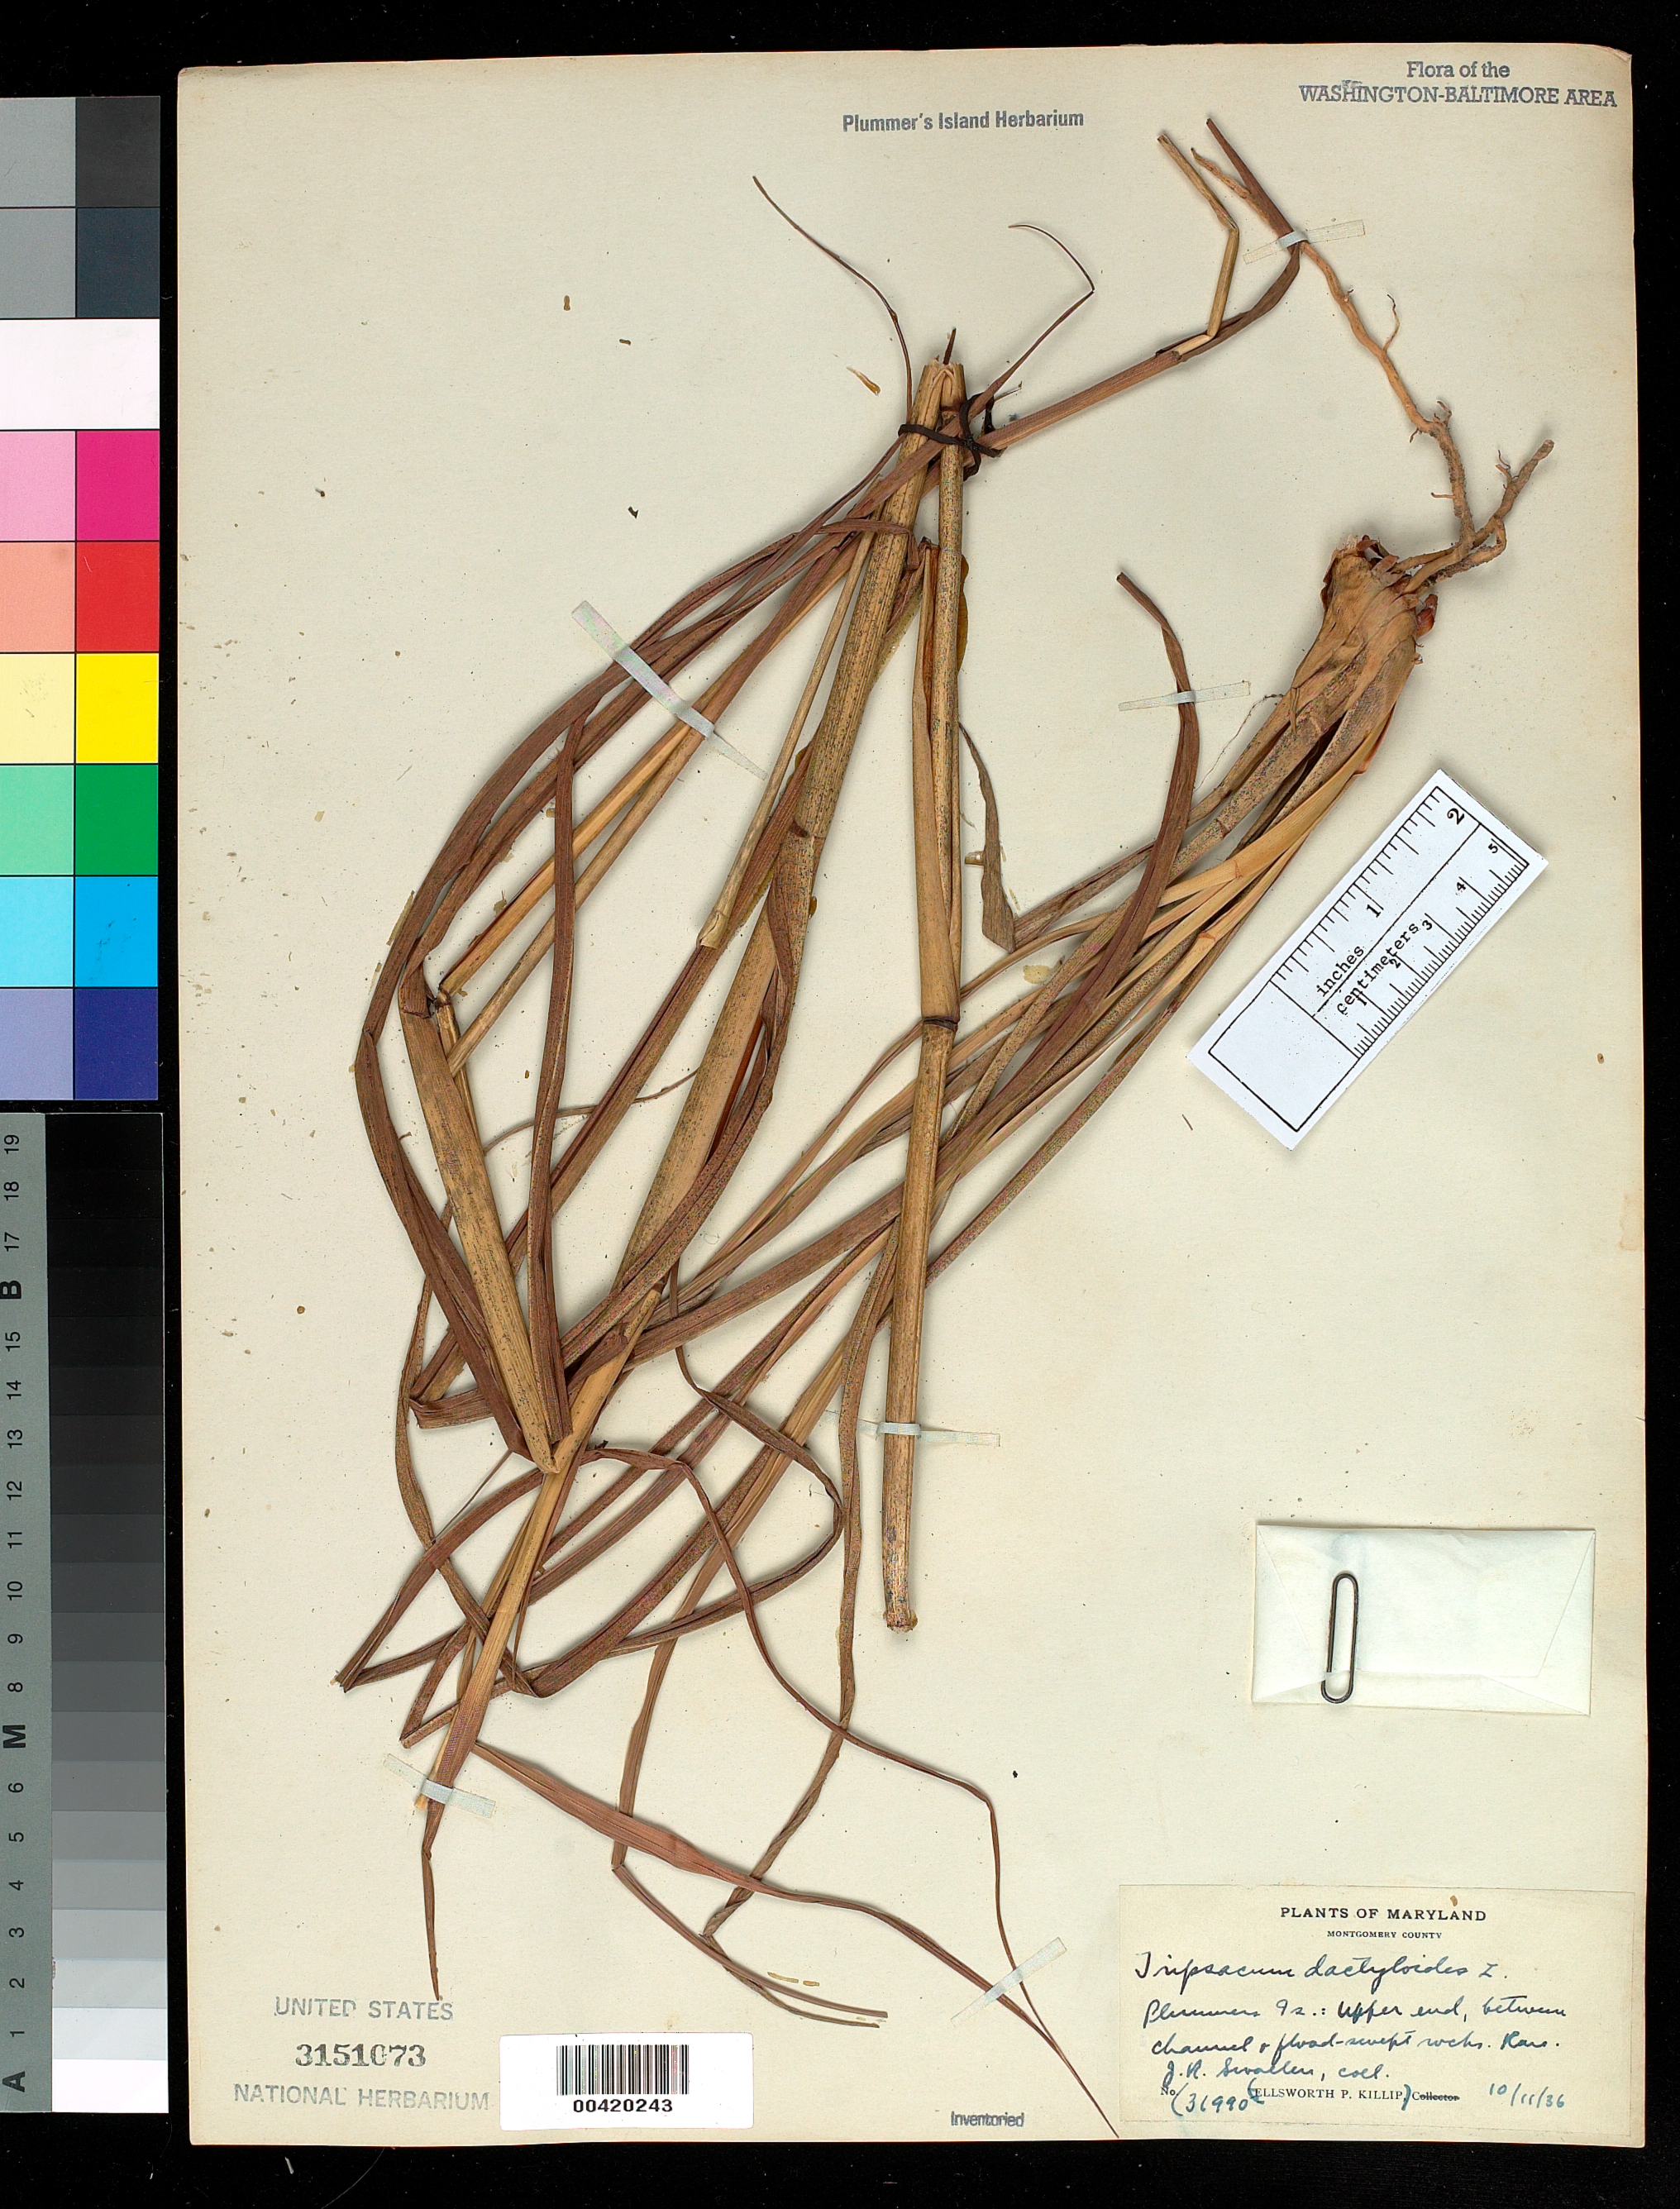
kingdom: Plantae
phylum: Tracheophyta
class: Liliopsida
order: Poales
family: Poaceae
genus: Tripsacum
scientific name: Tripsacum dactyloides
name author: (L.) L.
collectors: E. P. Killip & J. R. Swallen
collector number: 31990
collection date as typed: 11 Oct 1936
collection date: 1936-10-11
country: United States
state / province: Maryland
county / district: Montgomery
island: Plummers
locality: Plummer's Island; Upper end, between channel & flood-swept Rocks C. & O. Canal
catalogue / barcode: US 3151073